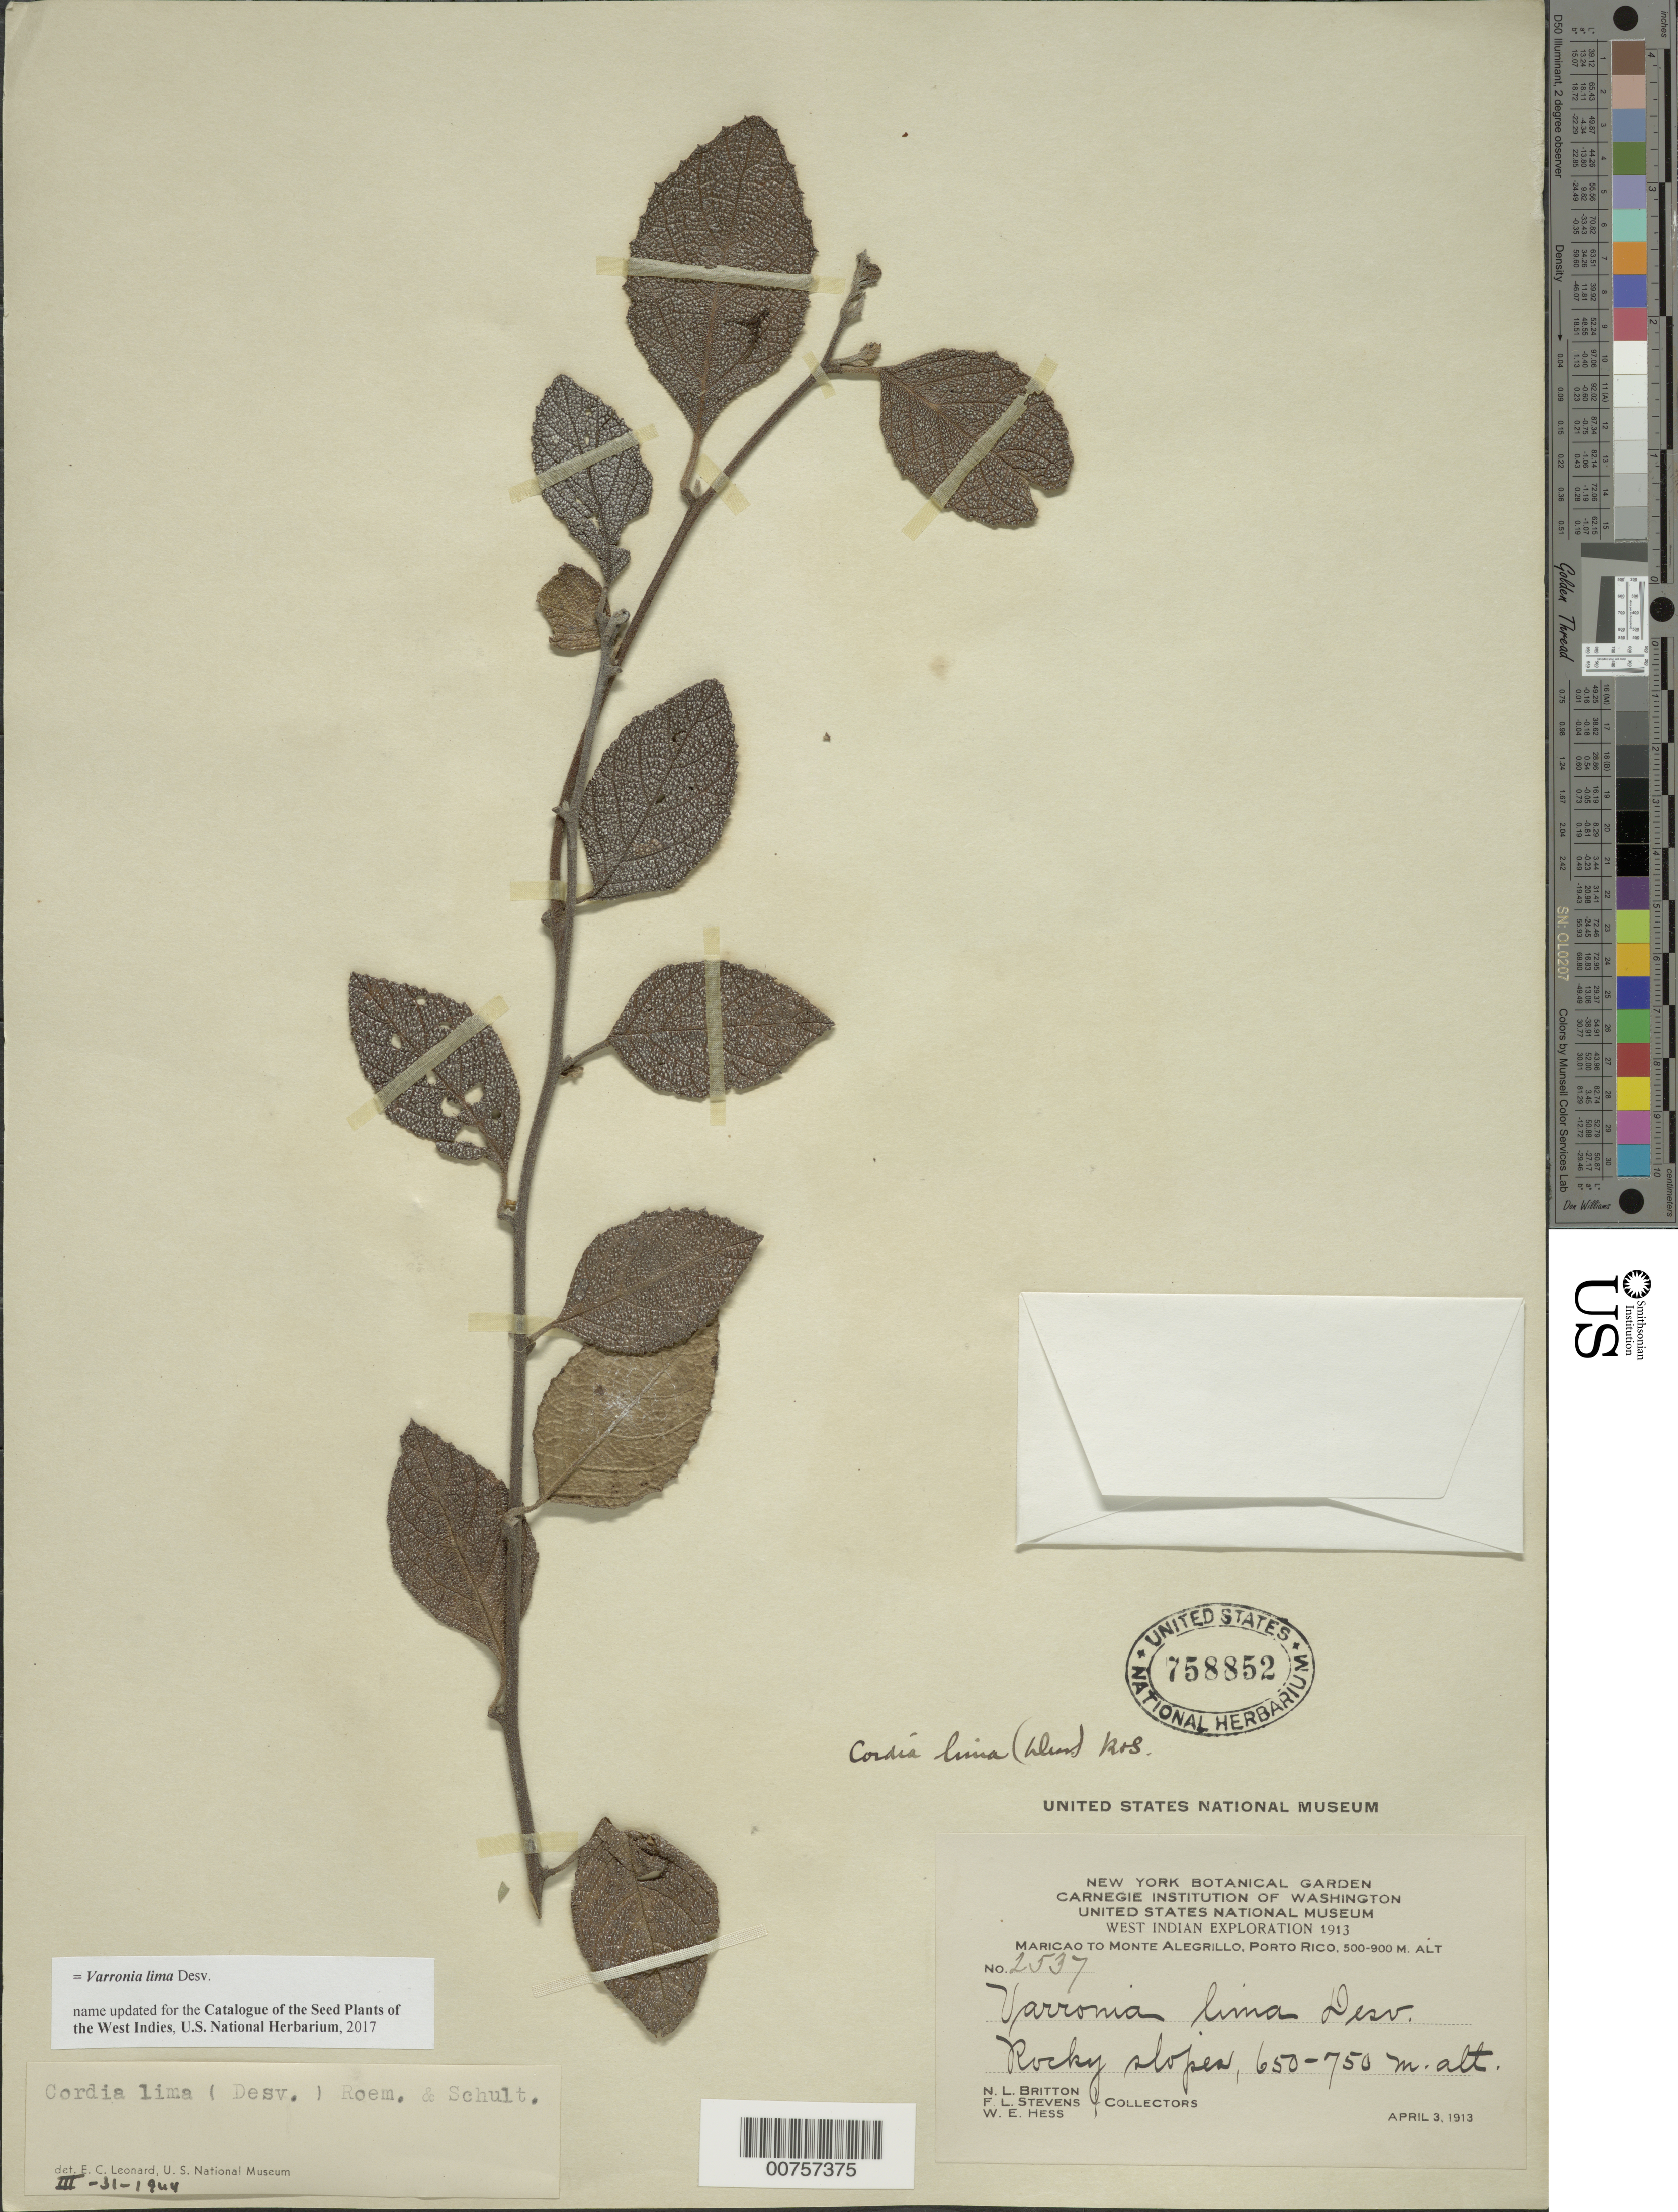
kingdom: Plantae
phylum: Tracheophyta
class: Magnoliopsida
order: Boraginales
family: Cordiaceae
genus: Varronia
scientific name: Varronia lima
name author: Desv.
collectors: N. Britton, F. L. Stevens & W. Hess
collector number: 2537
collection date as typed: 03 Apr 1913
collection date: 1913-04-03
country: Puerto Rico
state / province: Maricao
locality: Maricao to Monte Alegrillo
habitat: Rocky slopes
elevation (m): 650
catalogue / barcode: US 758852